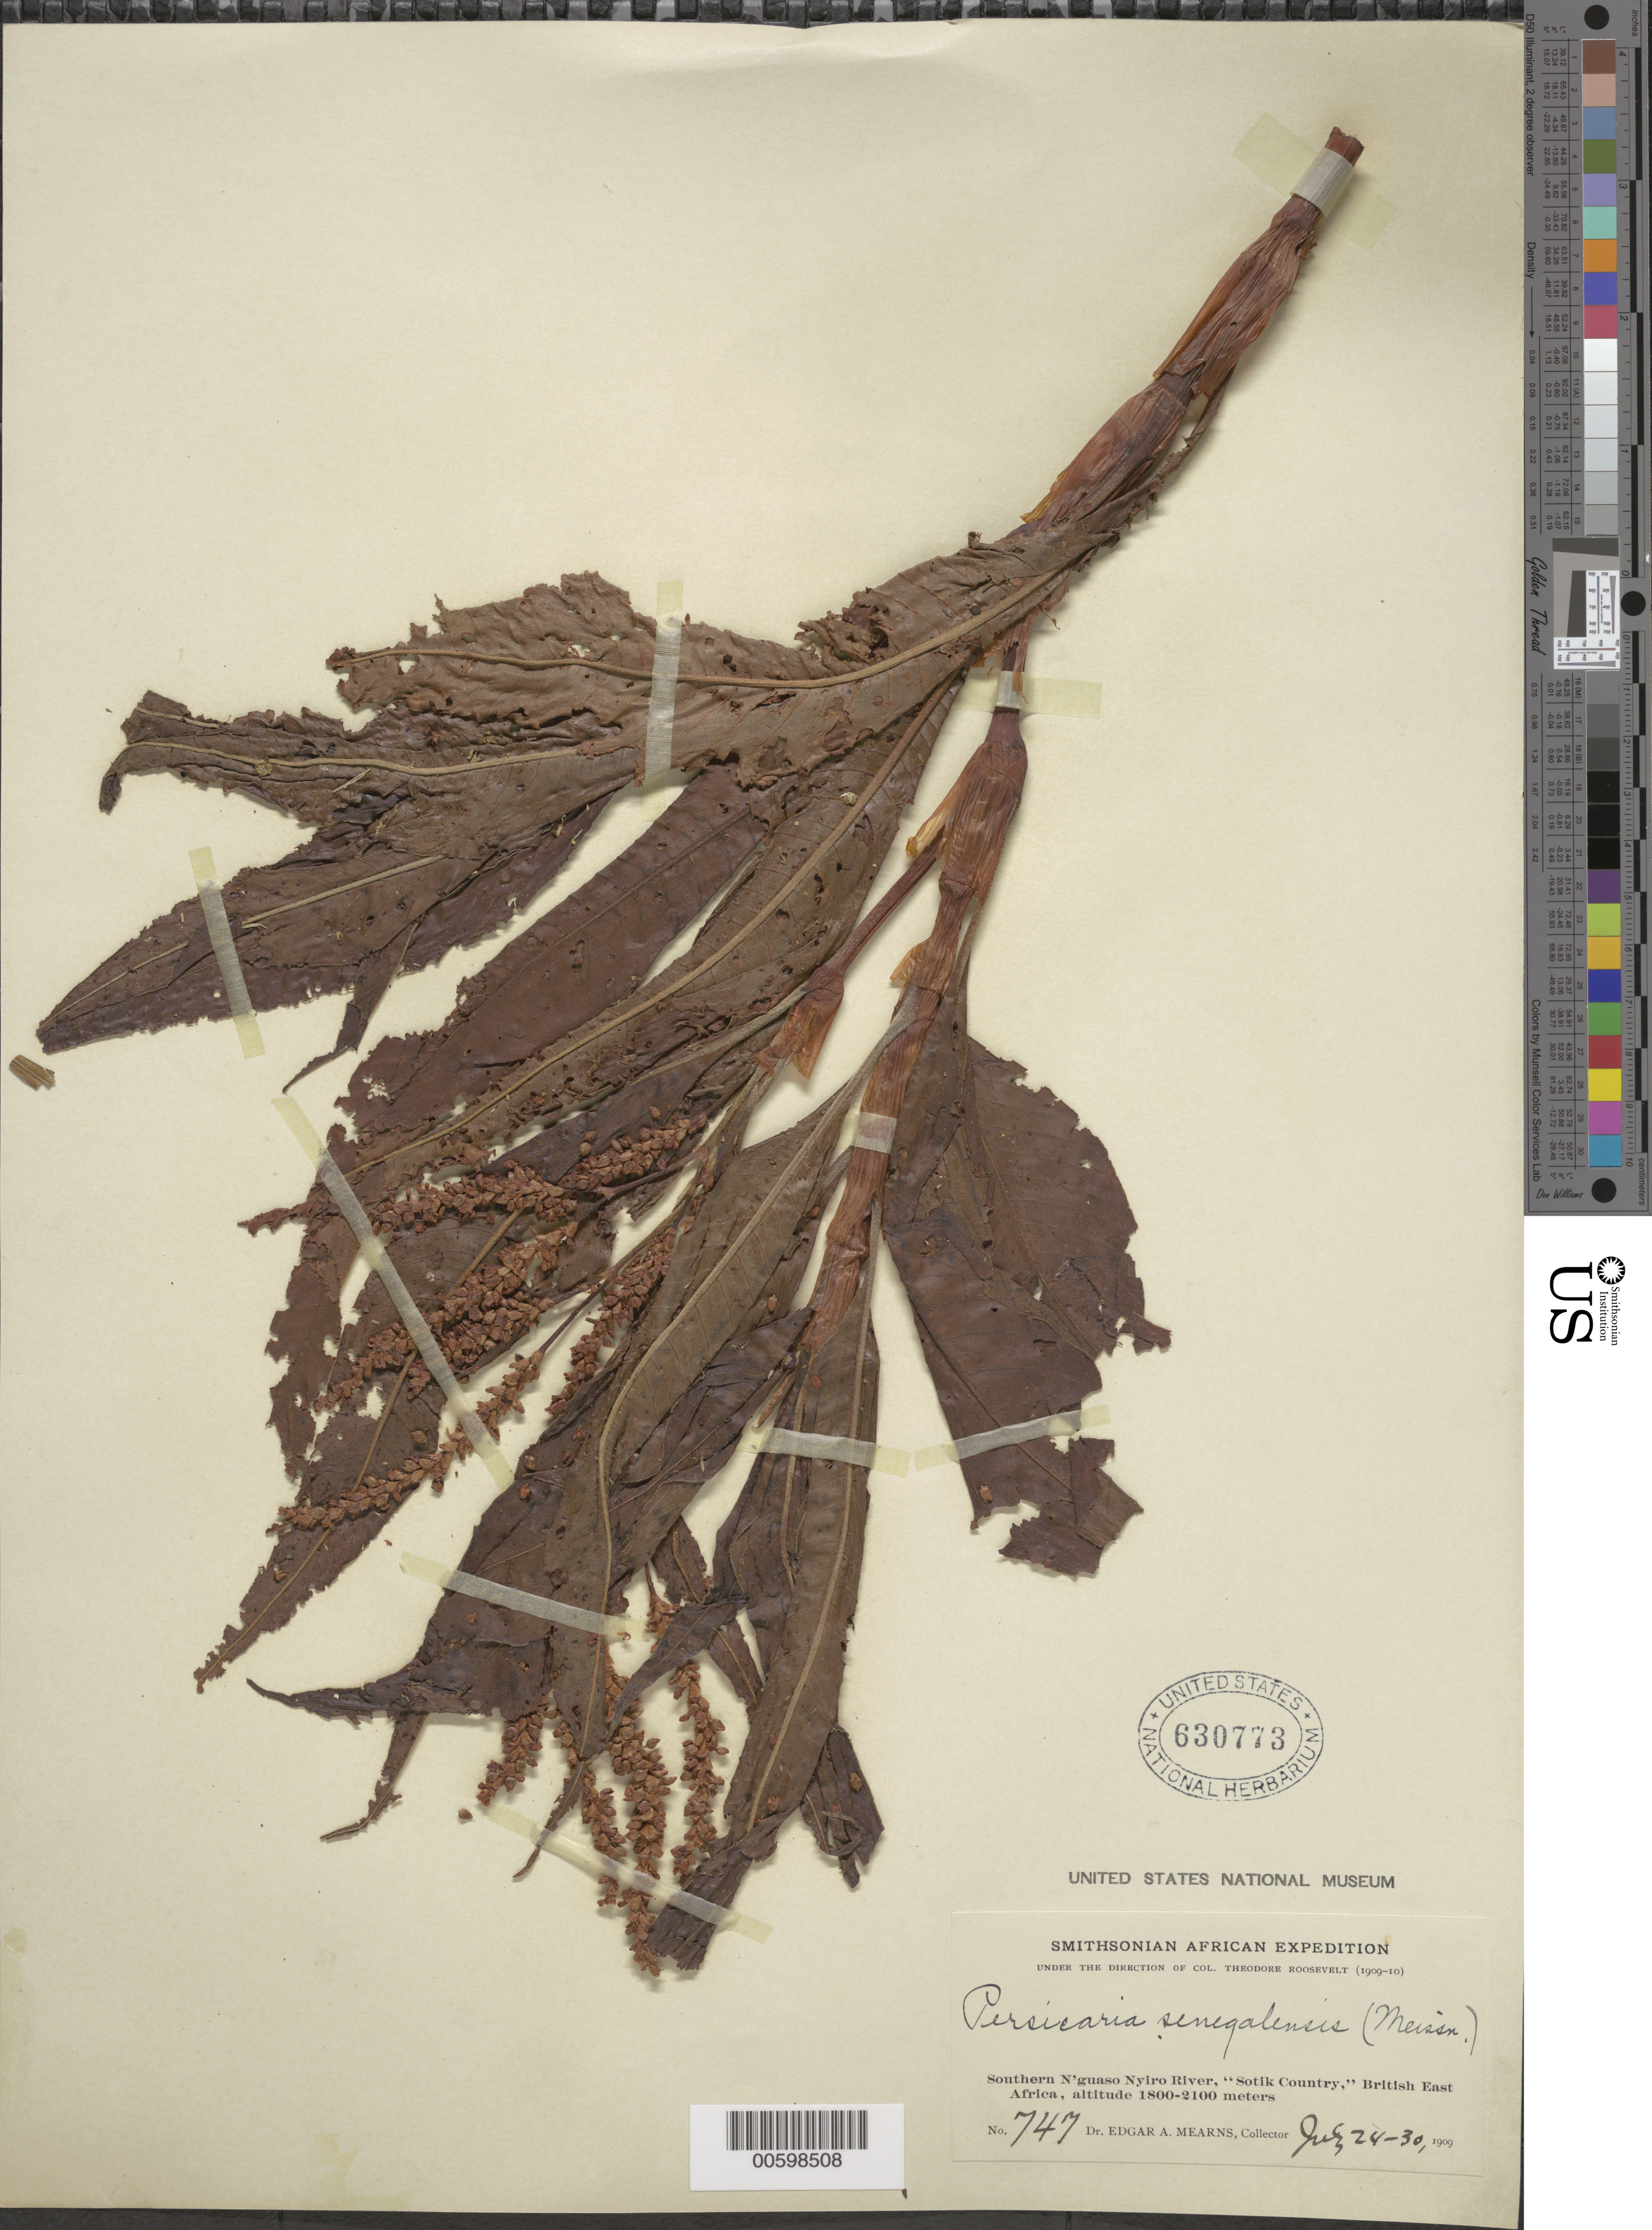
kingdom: Plantae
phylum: Tracheophyta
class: Magnoliopsida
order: Caryophyllales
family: Polygonaceae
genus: Persicaria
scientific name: Persicaria senegalensis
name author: Meisn.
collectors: E. A. Mearns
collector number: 747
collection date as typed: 24 Jul 1909 to 30 Jul 1909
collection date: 1909-07-24/1909-07-30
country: Kenya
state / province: Bomet / Narok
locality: Southern Nguaso Nyiro, Sotik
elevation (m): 1800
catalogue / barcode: US 630773